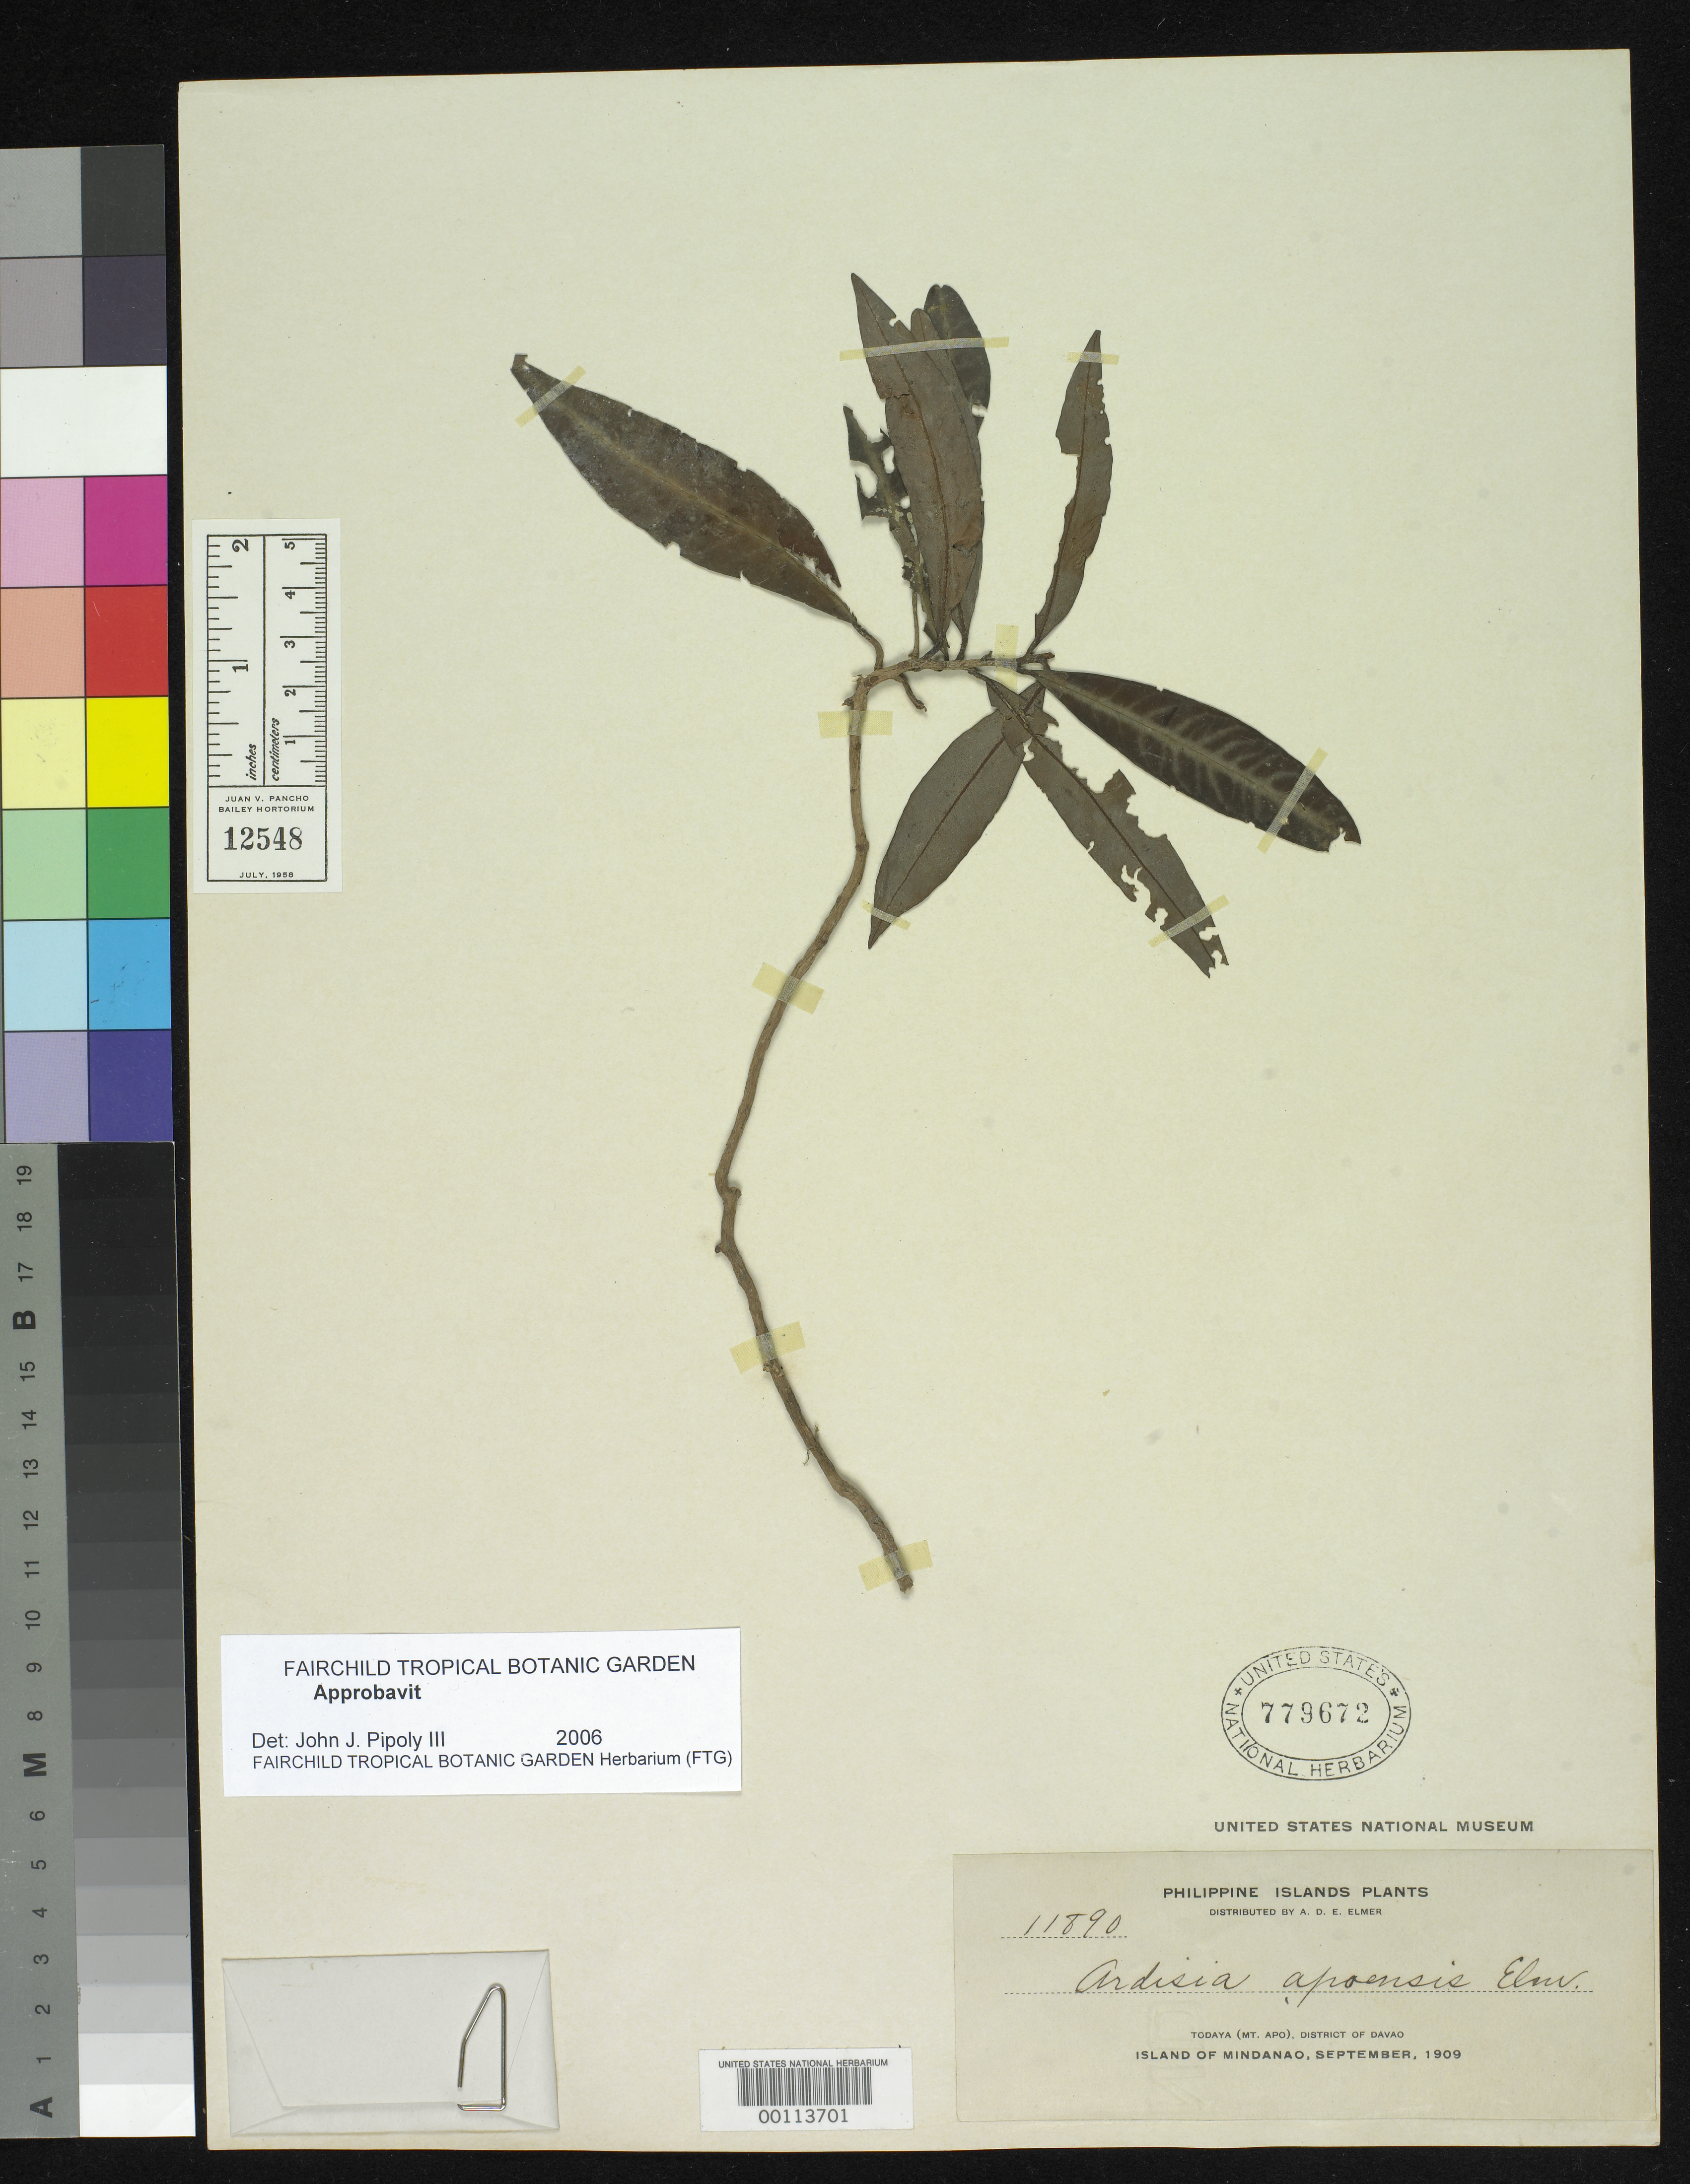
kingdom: Plantae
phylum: Tracheophyta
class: Magnoliopsida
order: Ericales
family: Primulaceae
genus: Ardisia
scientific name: Ardisia apoensis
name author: Elmer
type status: Isotype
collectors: A. D. E. Elmer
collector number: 11890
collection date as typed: Sep 1909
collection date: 1909-09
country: Philippines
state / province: Davao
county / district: Davao del Sur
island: Mindanao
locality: Todaya, Mount Apo.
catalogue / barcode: US 779672